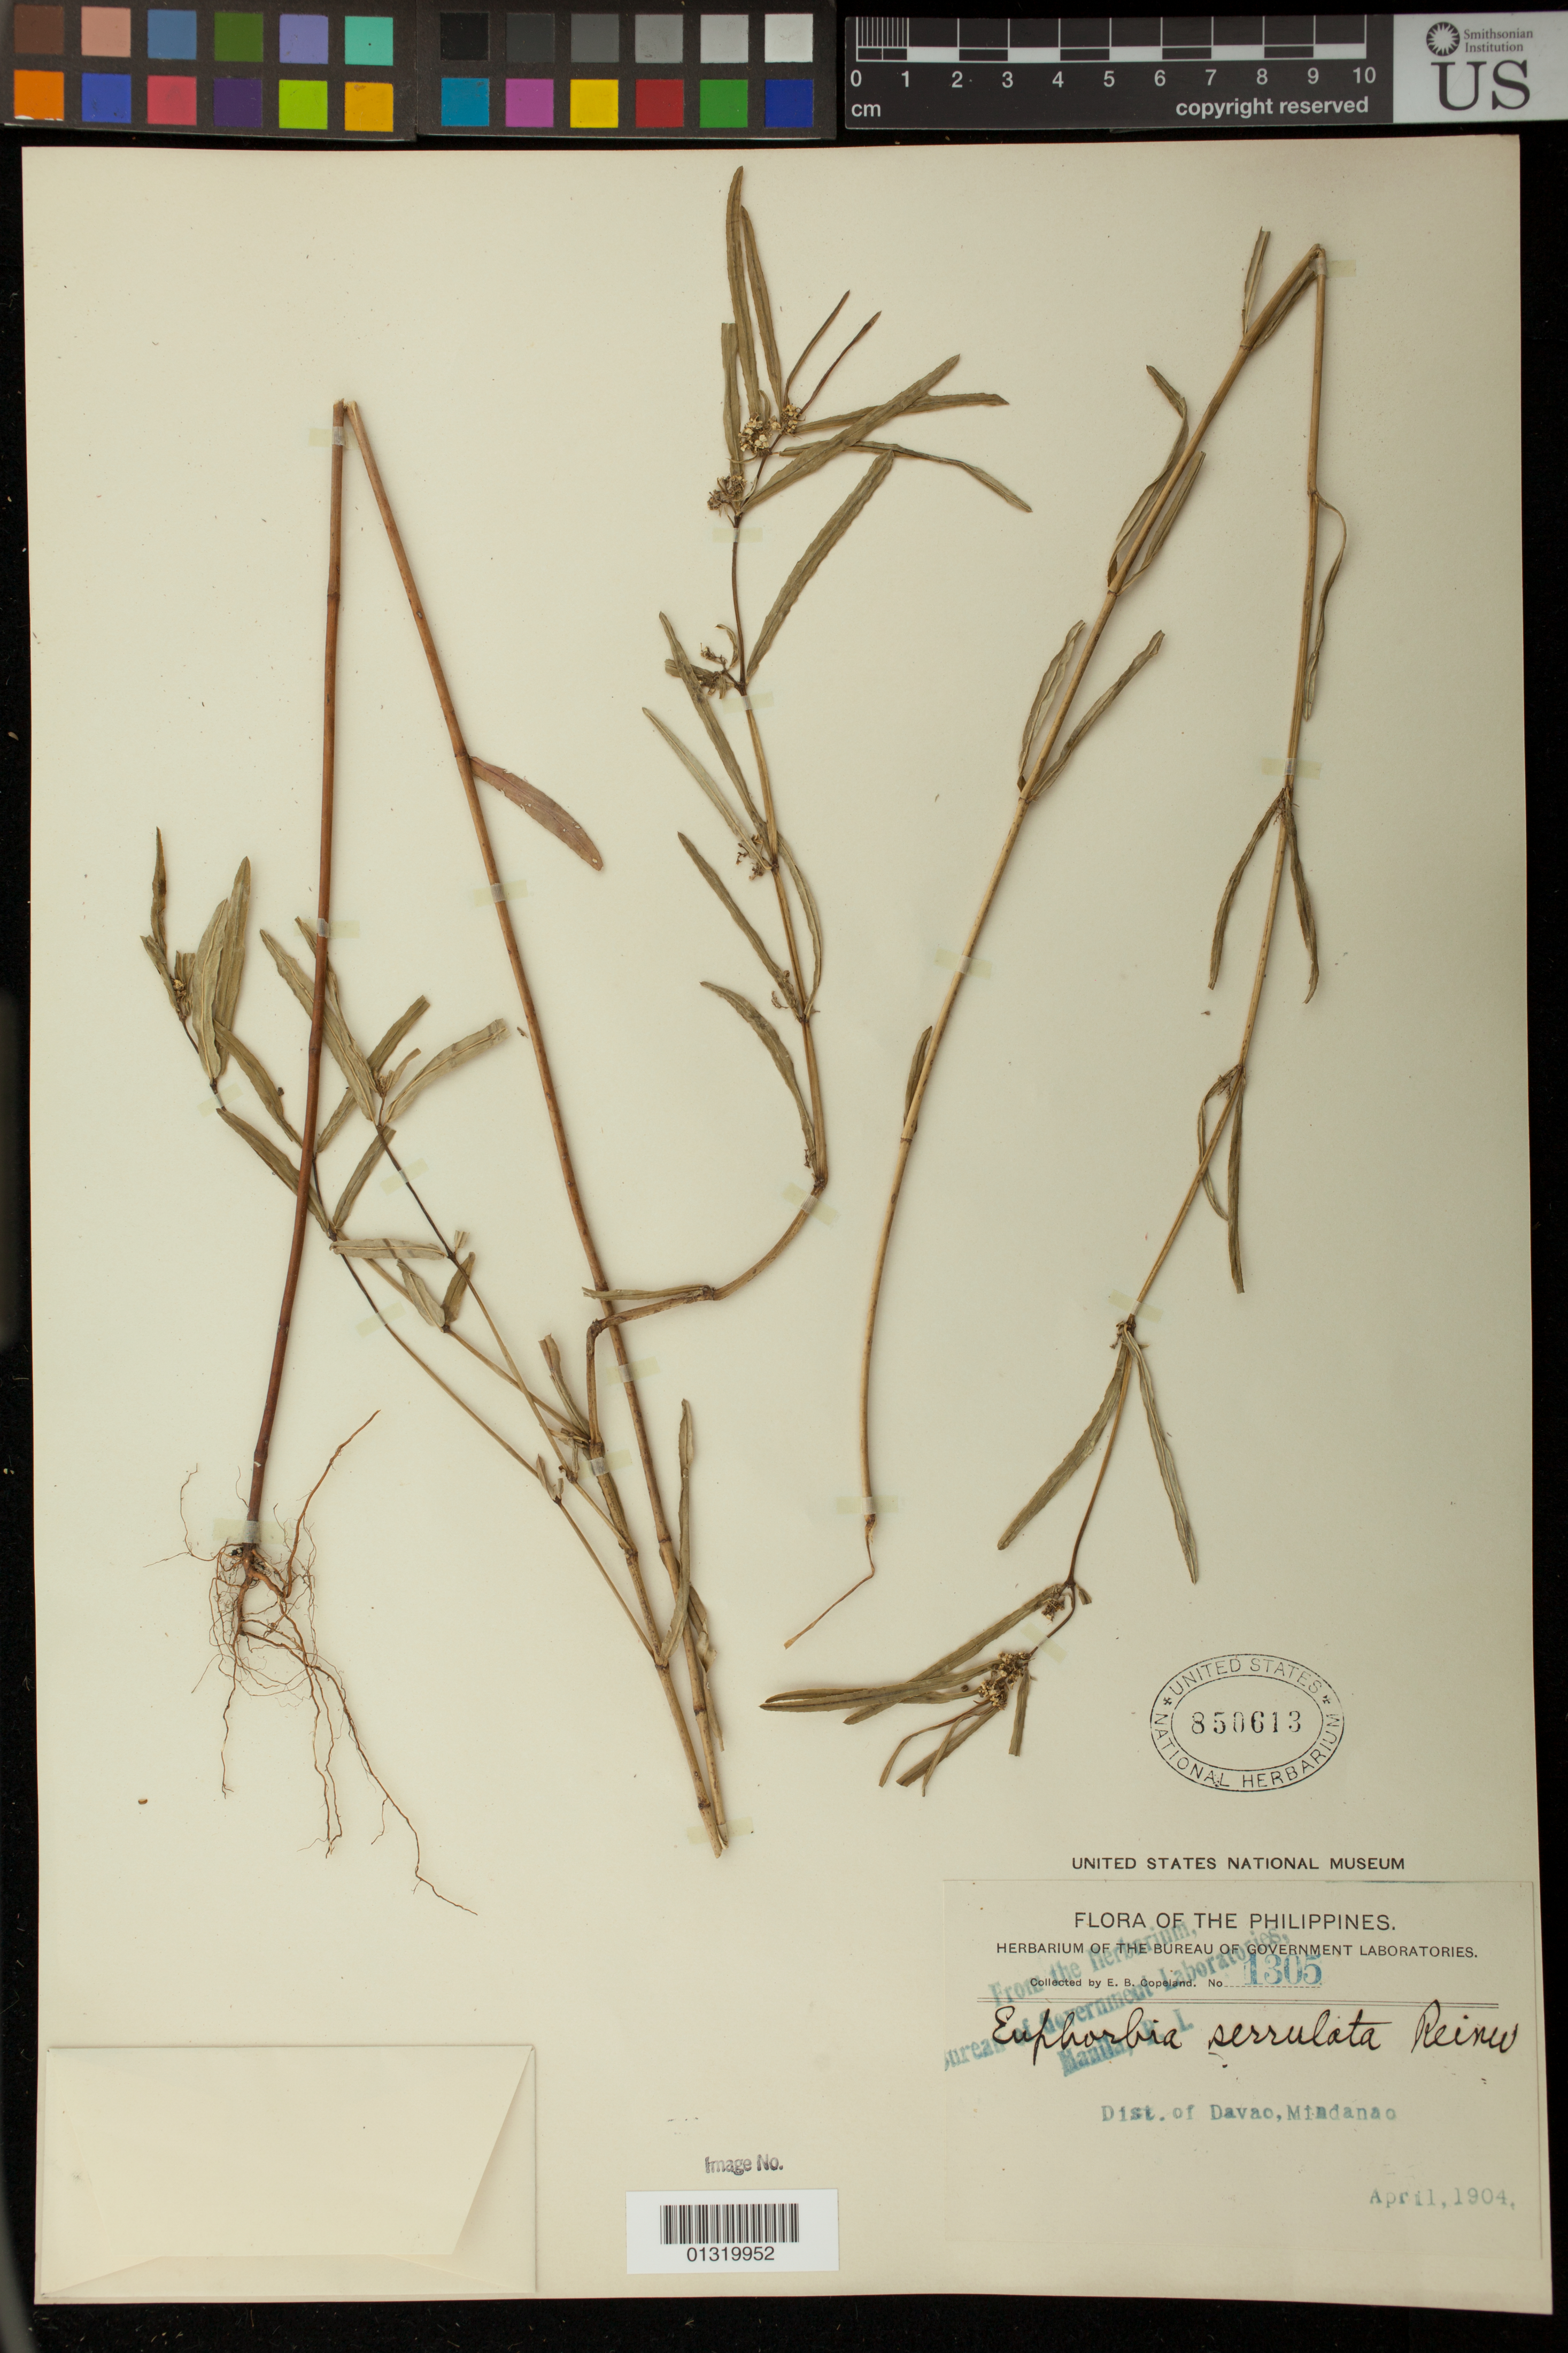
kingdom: Plantae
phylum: Tracheophyta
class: Magnoliopsida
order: Malpighiales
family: Euphorbiaceae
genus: Euphorbia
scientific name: Euphorbia bifida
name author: Hook. & Arn.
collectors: E. B. Copeland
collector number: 1305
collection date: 1904-04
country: Philippines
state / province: Davao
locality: Mindanao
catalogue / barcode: US 850613